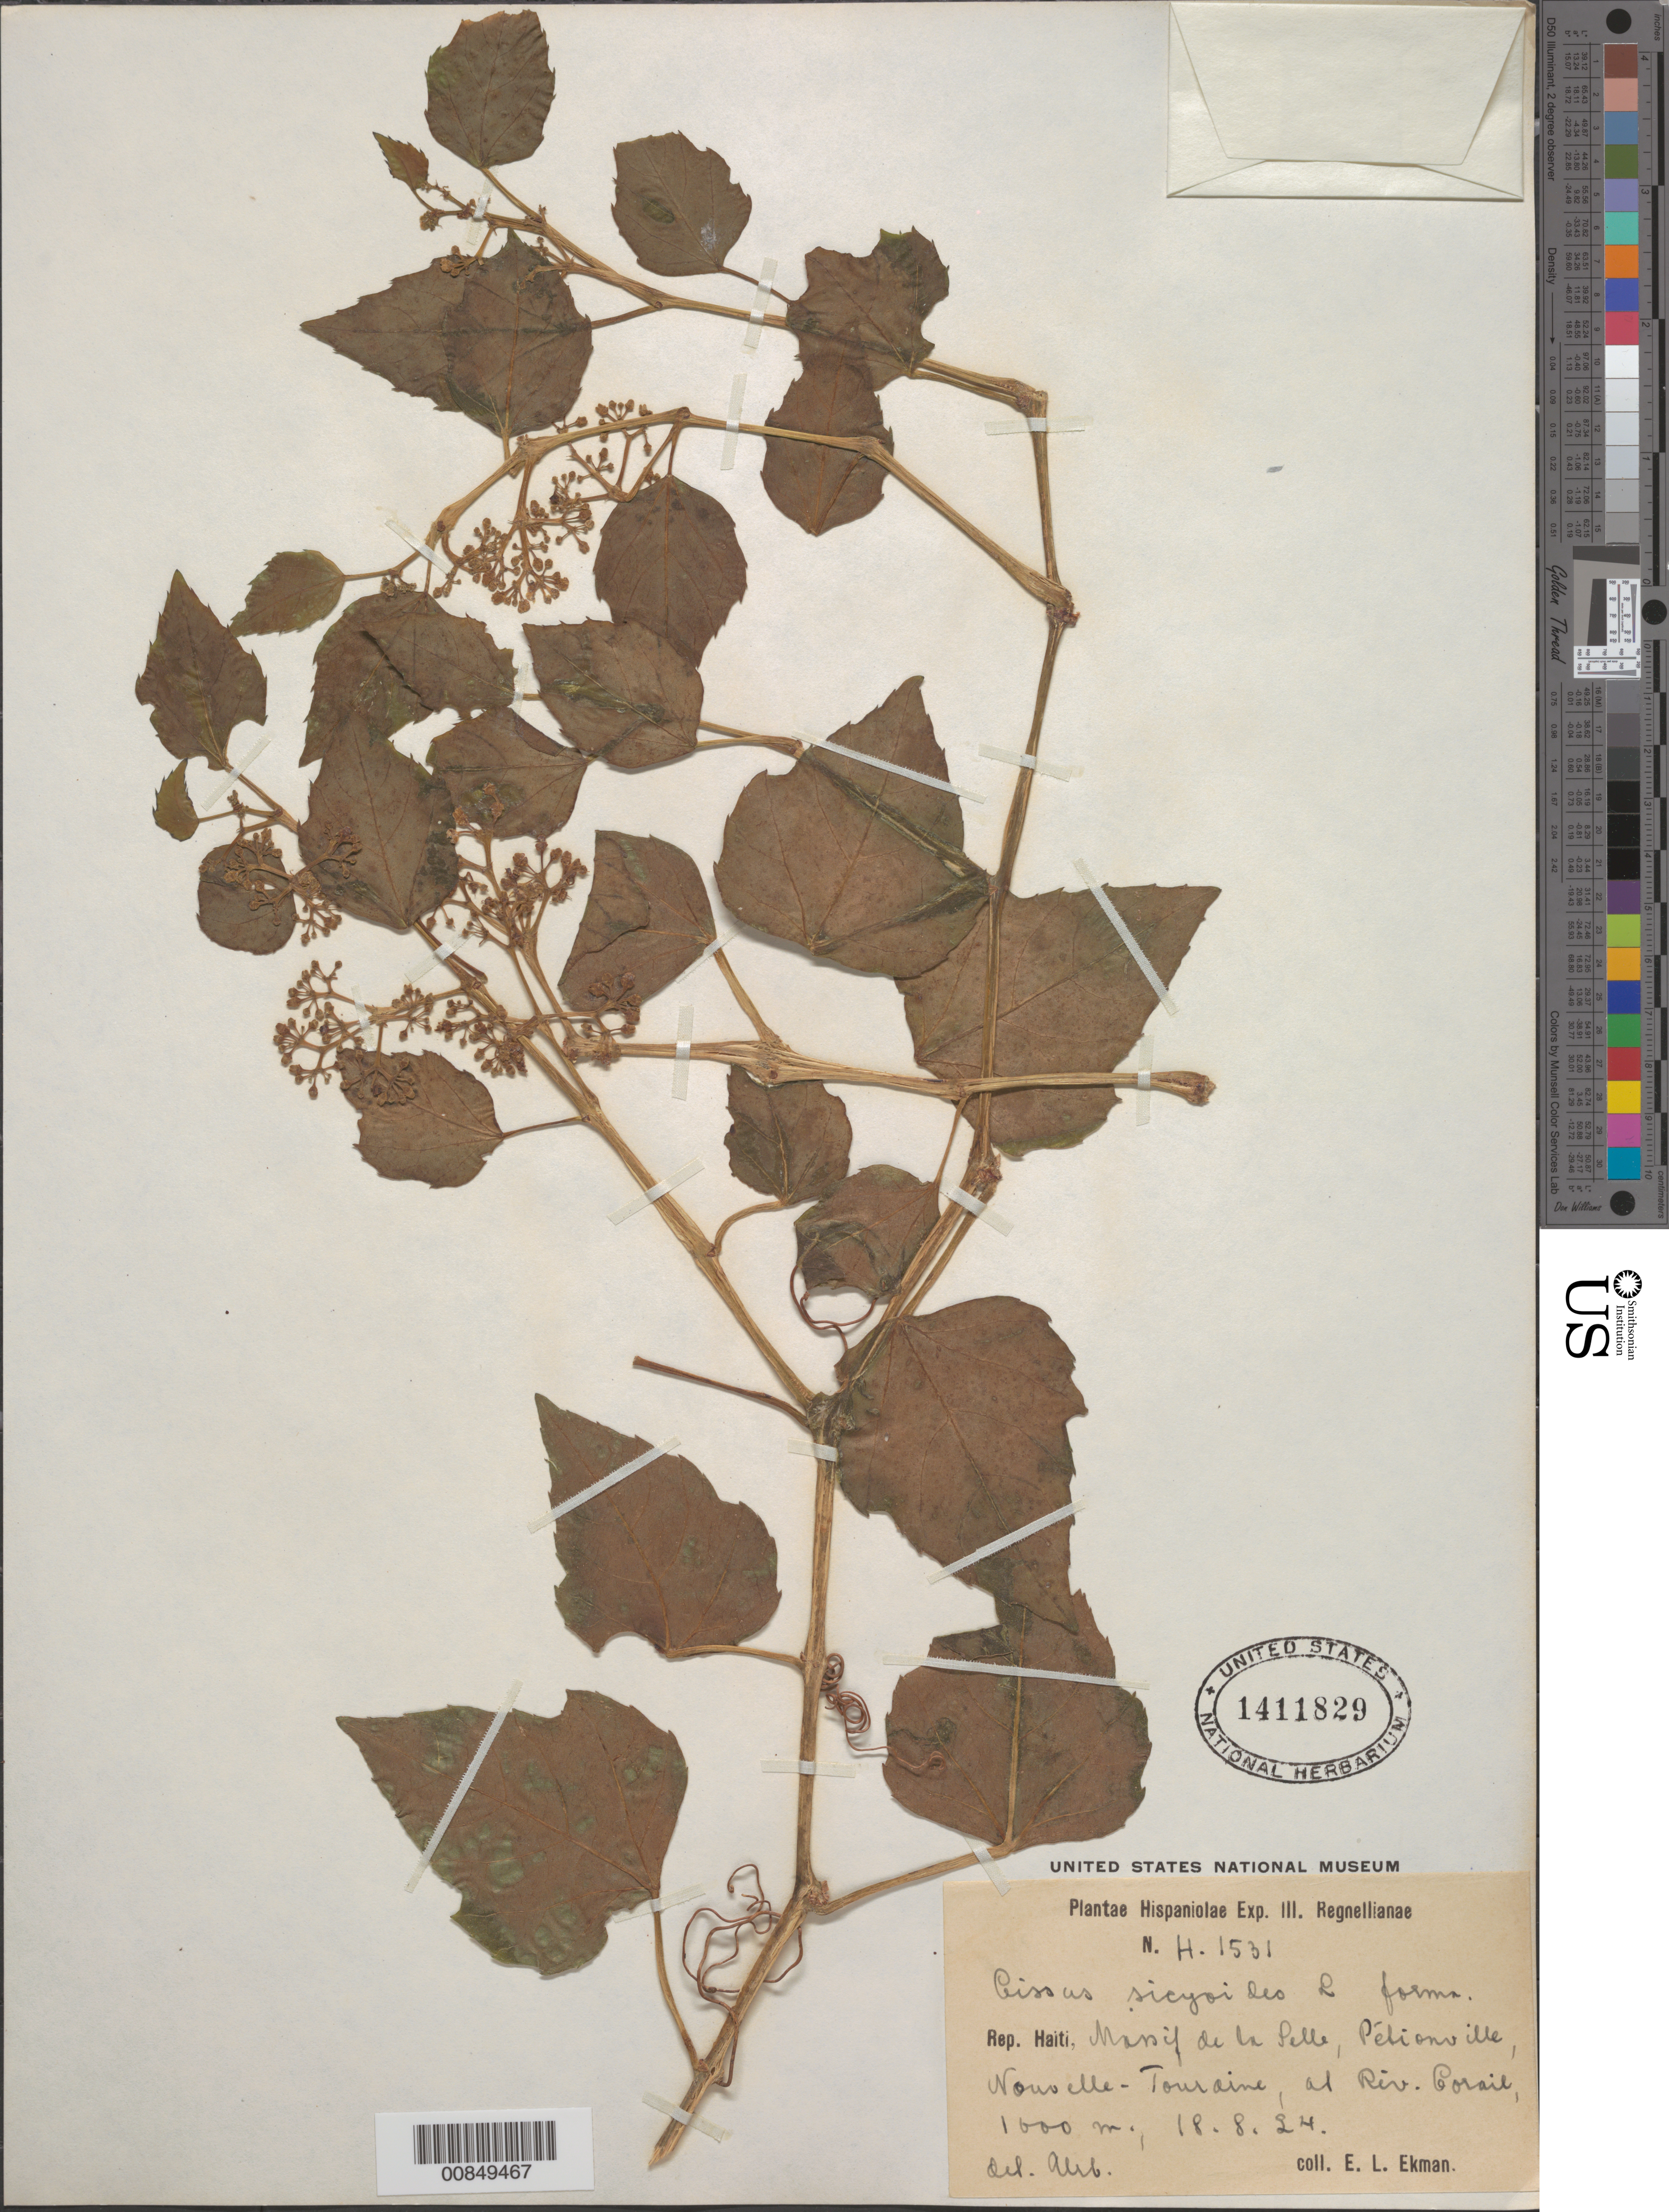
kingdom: Plantae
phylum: Tracheophyta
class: Magnoliopsida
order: Vitales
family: Vitaceae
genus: Cissus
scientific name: Cissus sicyoides subsp. verticillata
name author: (L.) Nicolson & C.E. Jarvis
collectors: E. L. Ekman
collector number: H 1531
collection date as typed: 18 Aug 1924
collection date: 1924-08-18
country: Haiti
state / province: Ouest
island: Hispaniola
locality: Massif de la Selle, Pétionville, Nouvelle-Touraine, at Riv. Corail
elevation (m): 1000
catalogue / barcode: US 1411829